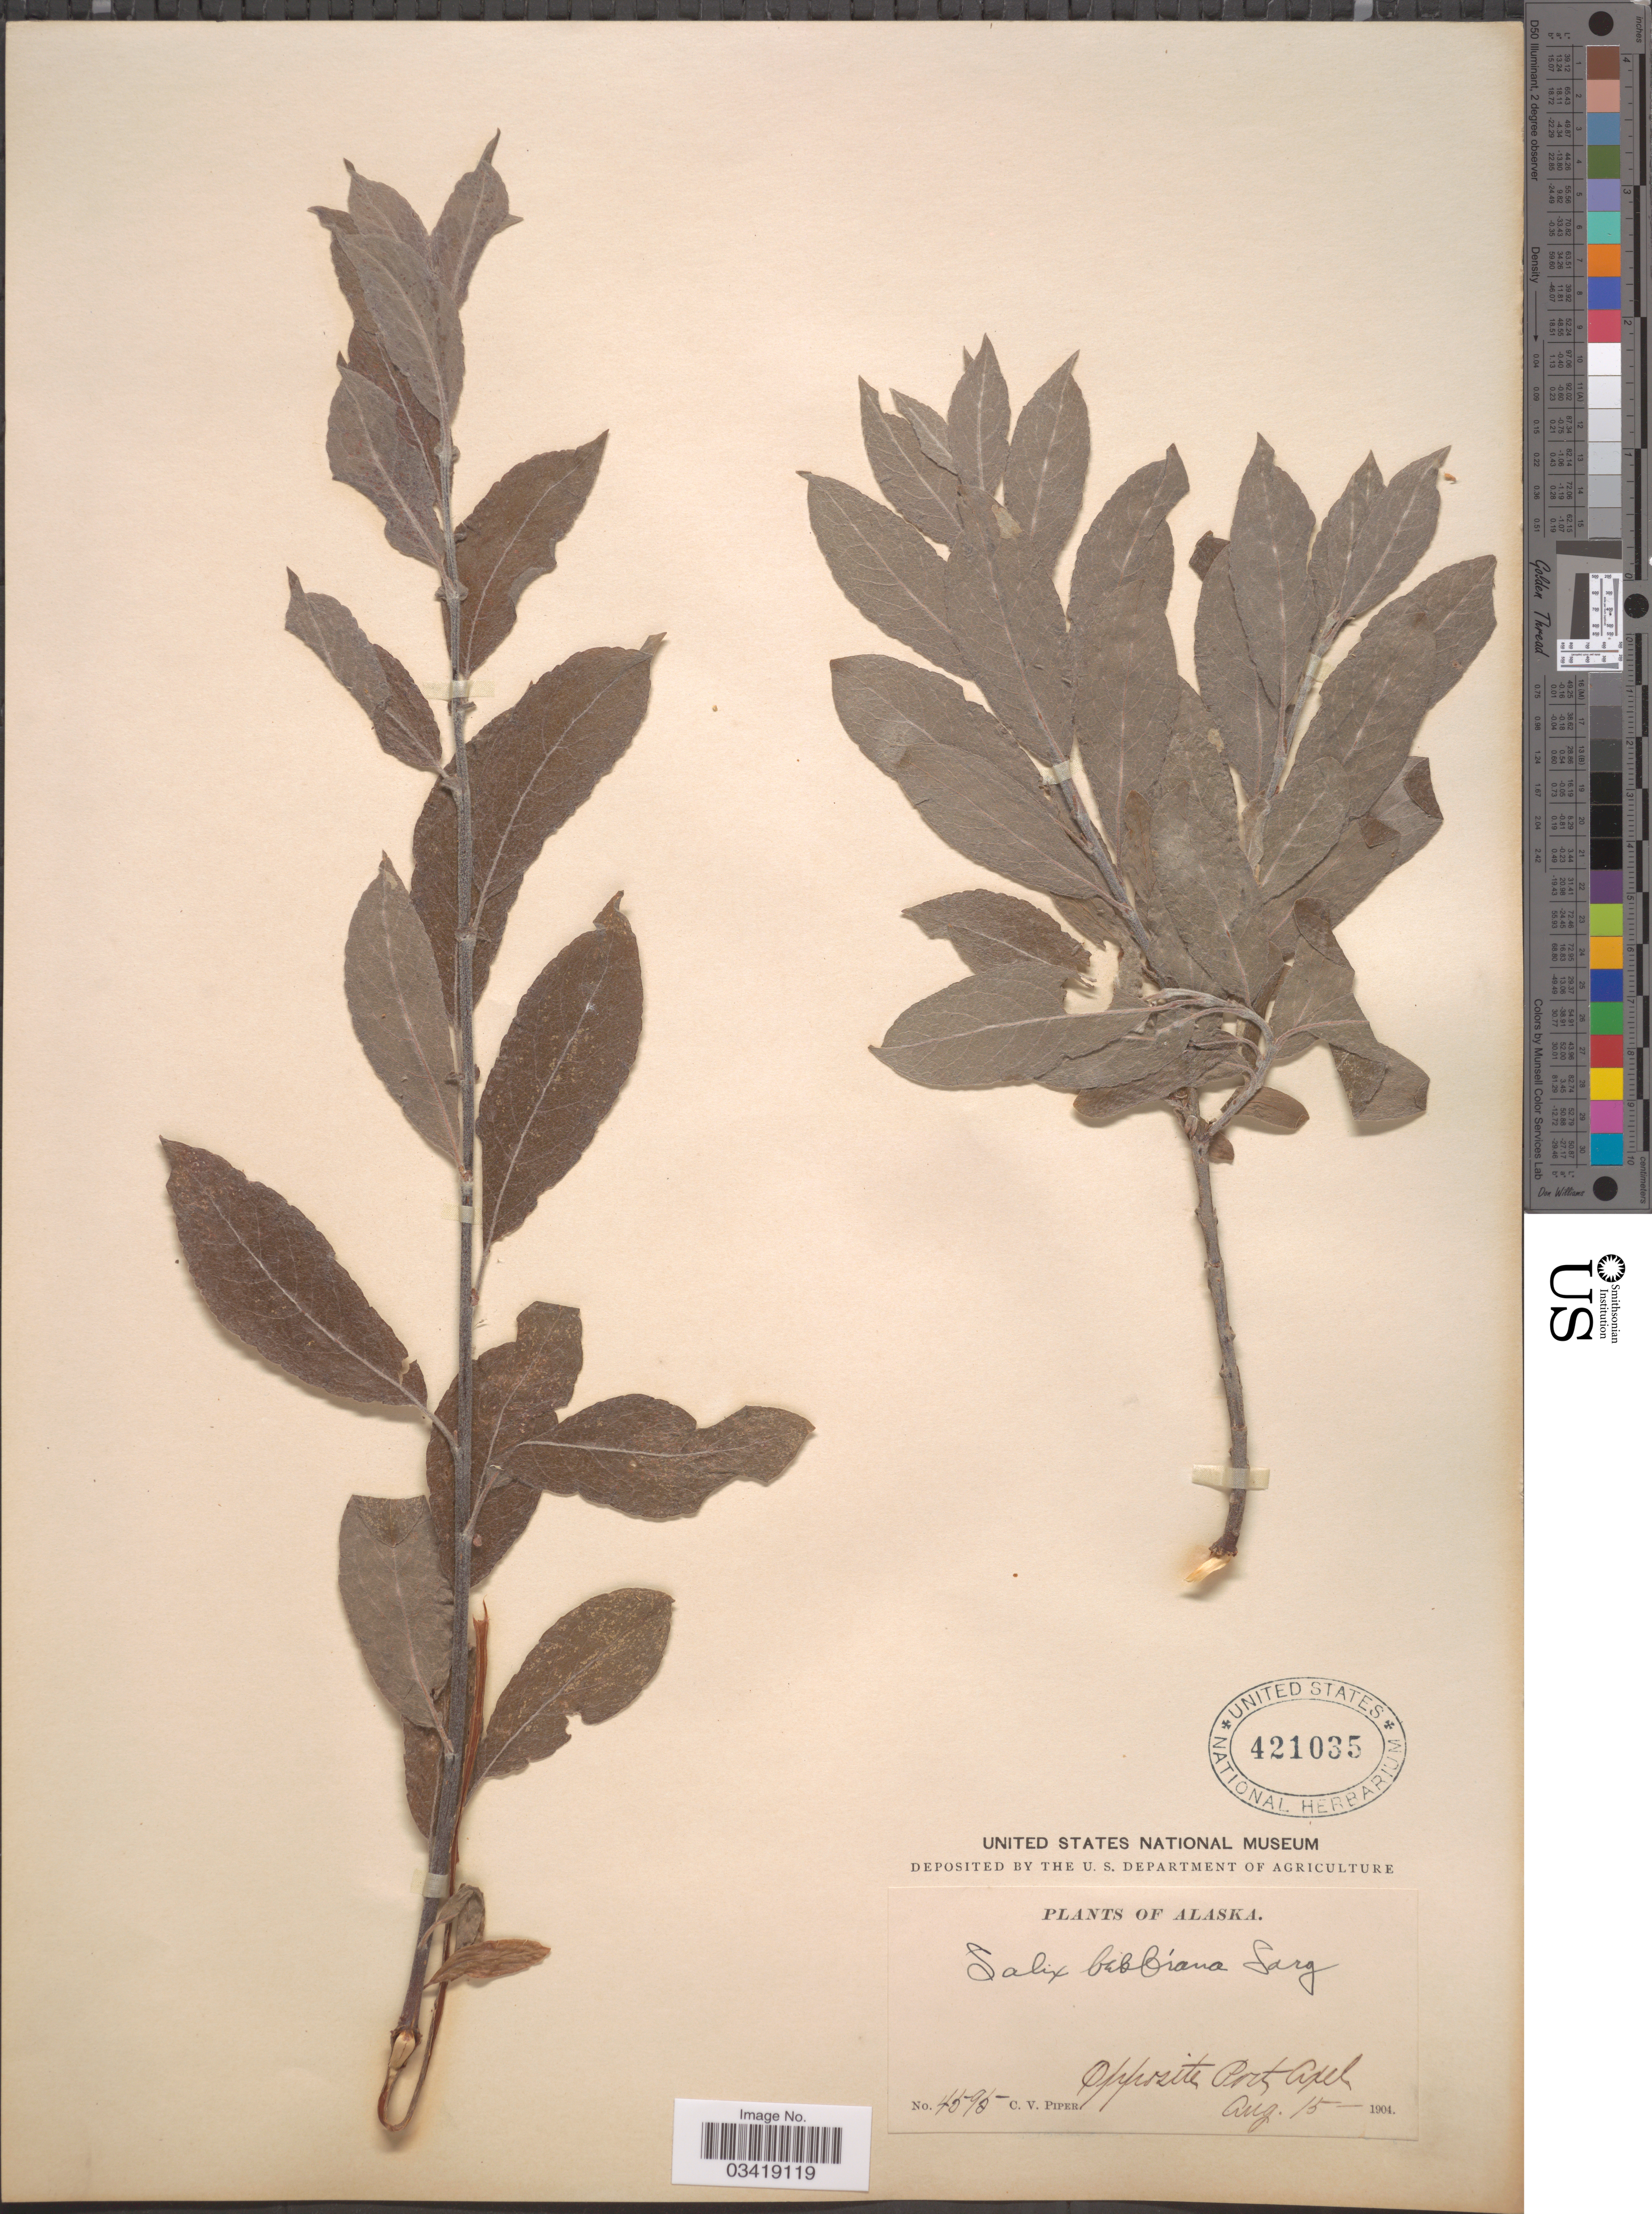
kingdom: Plantae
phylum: Tracheophyta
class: Magnoliopsida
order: Malpighiales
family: Salicaceae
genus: Salix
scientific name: Salix bebbiana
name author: Sarg.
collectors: C. V. Piper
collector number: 4595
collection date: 1904-08-15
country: United States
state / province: Alaska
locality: Opposite Port Axel.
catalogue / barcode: US 421035